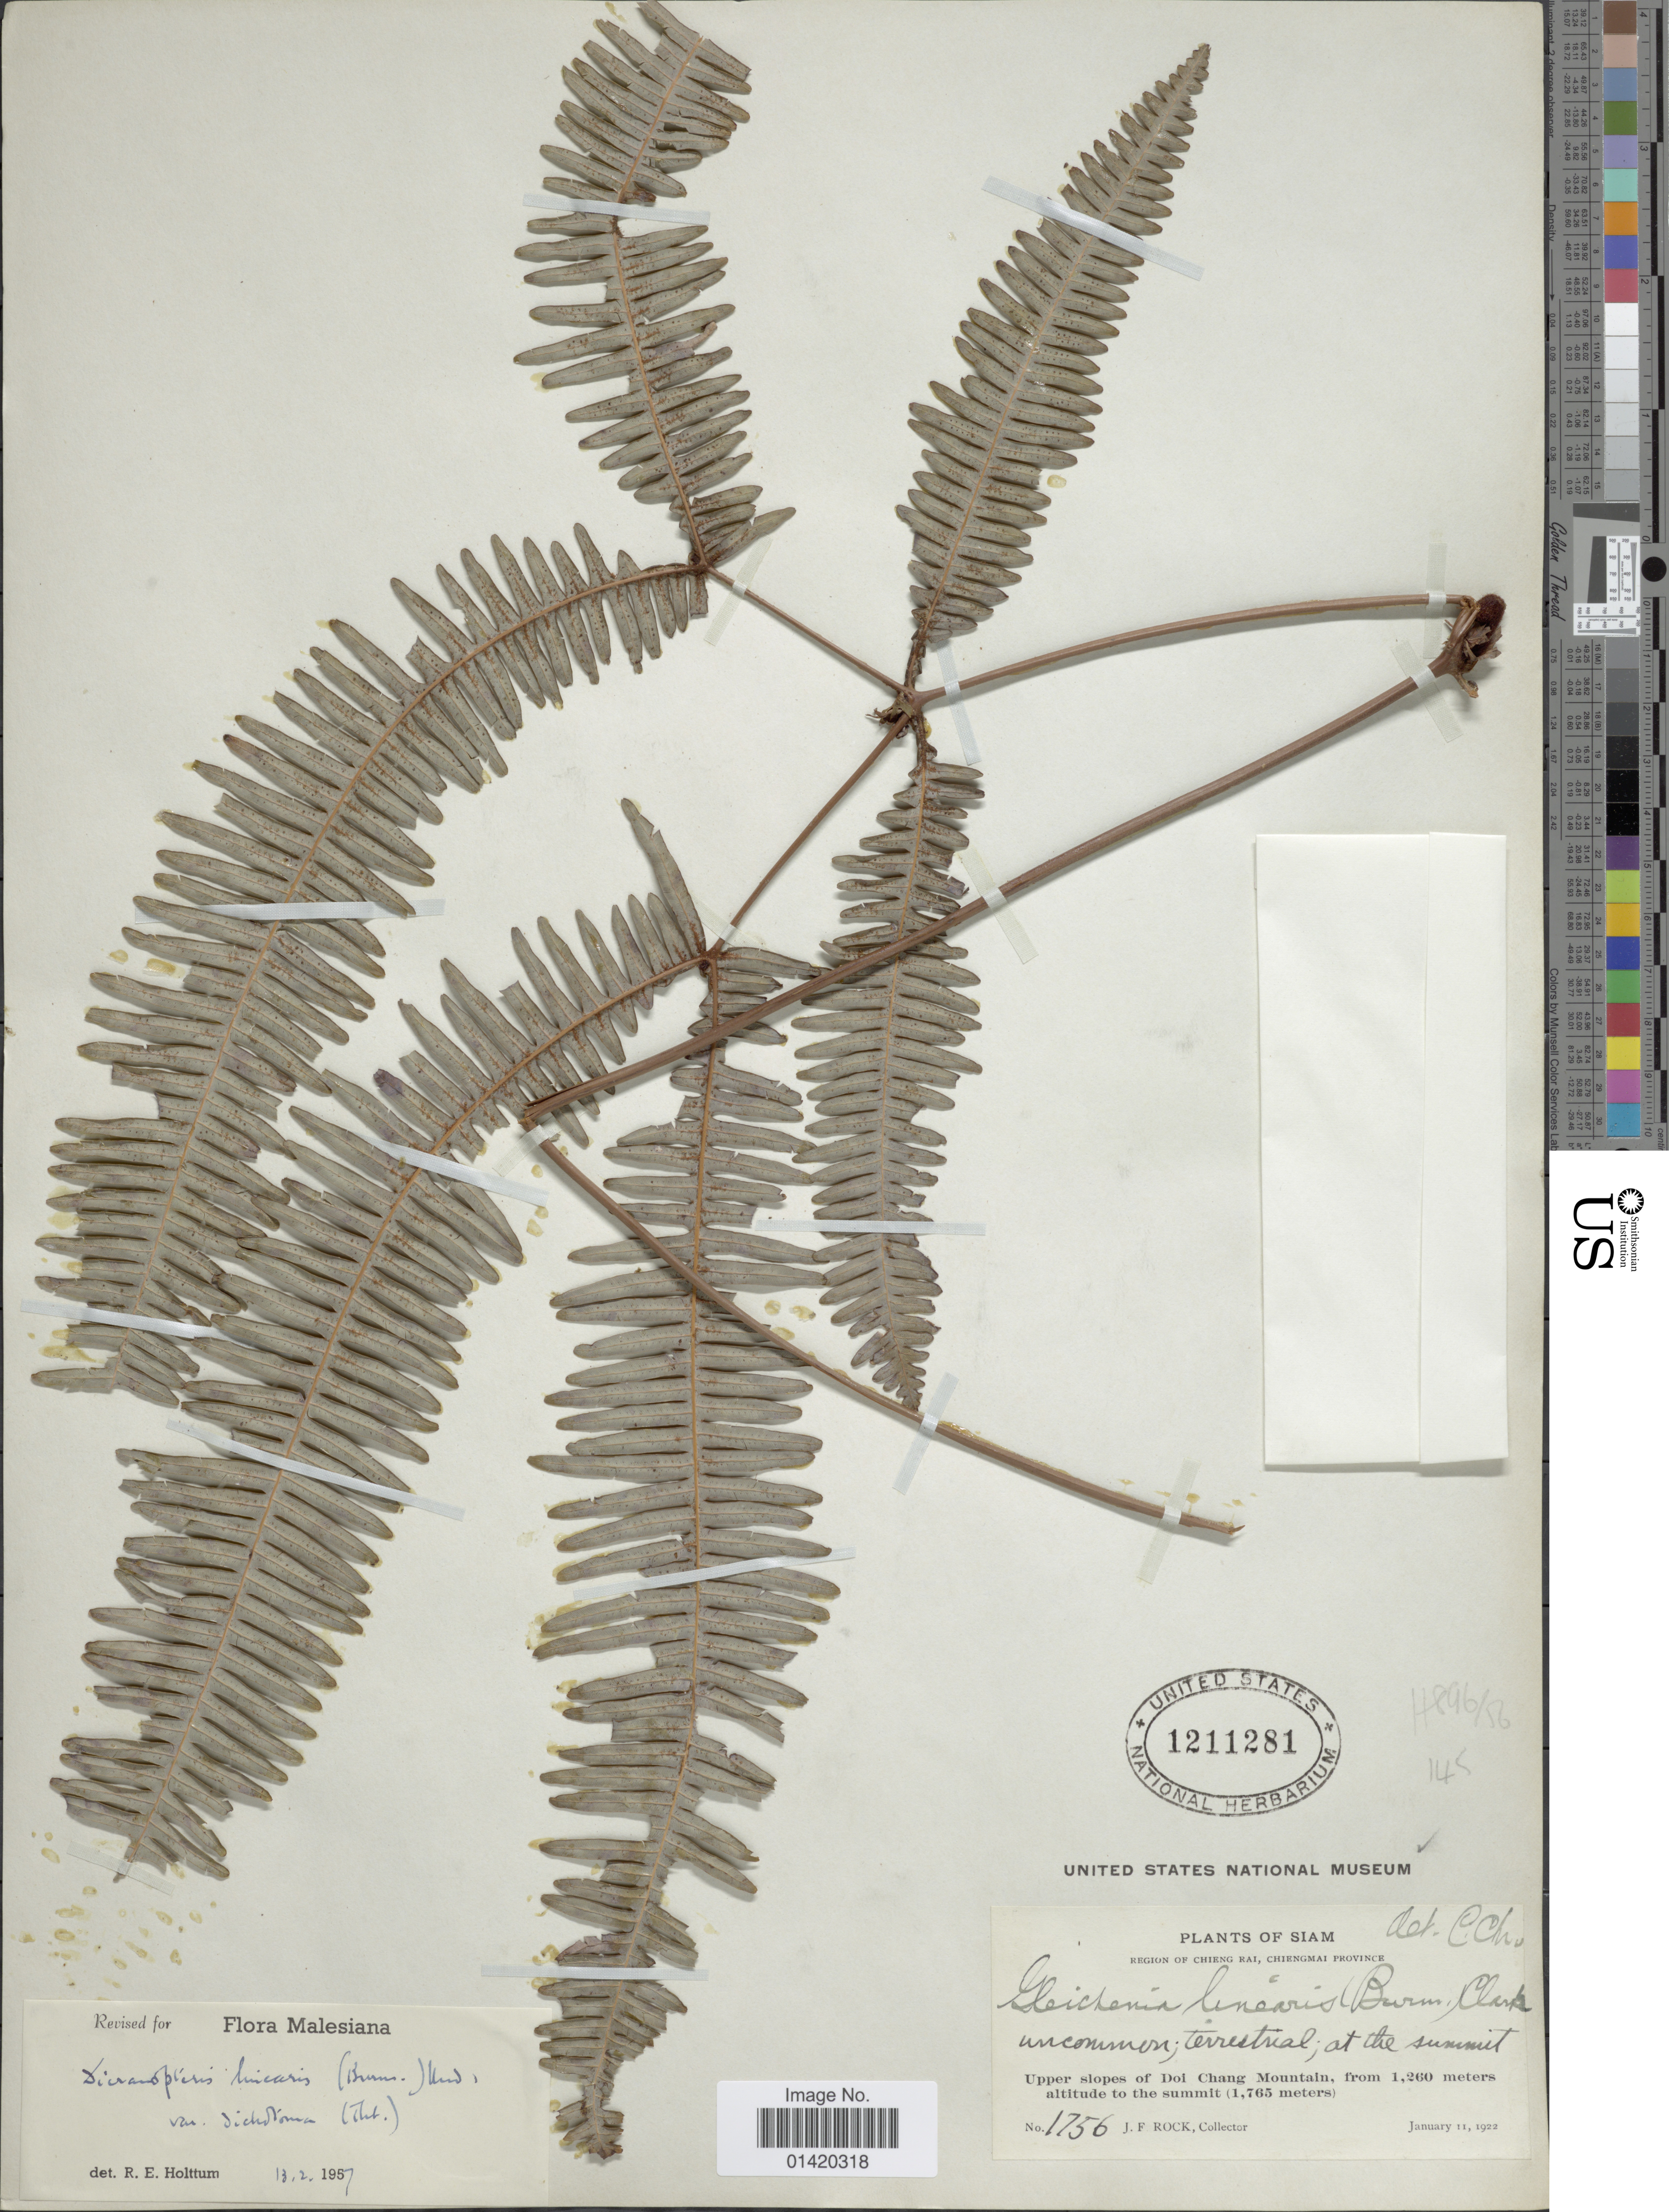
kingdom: Plantae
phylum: Tracheophyta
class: Polypodiopsida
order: Gleicheniales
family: Gleicheniaceae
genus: Dicranopteris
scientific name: Dicranopteris linearis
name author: (Burm. f.) Underw.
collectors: J. Rock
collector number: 1756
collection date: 1922-01-11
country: Thailand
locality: Siam, Region of Chieng Rai, Chiengmai Province, Upper slopes of Doi Chang Mountain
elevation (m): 1260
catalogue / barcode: US 1211281